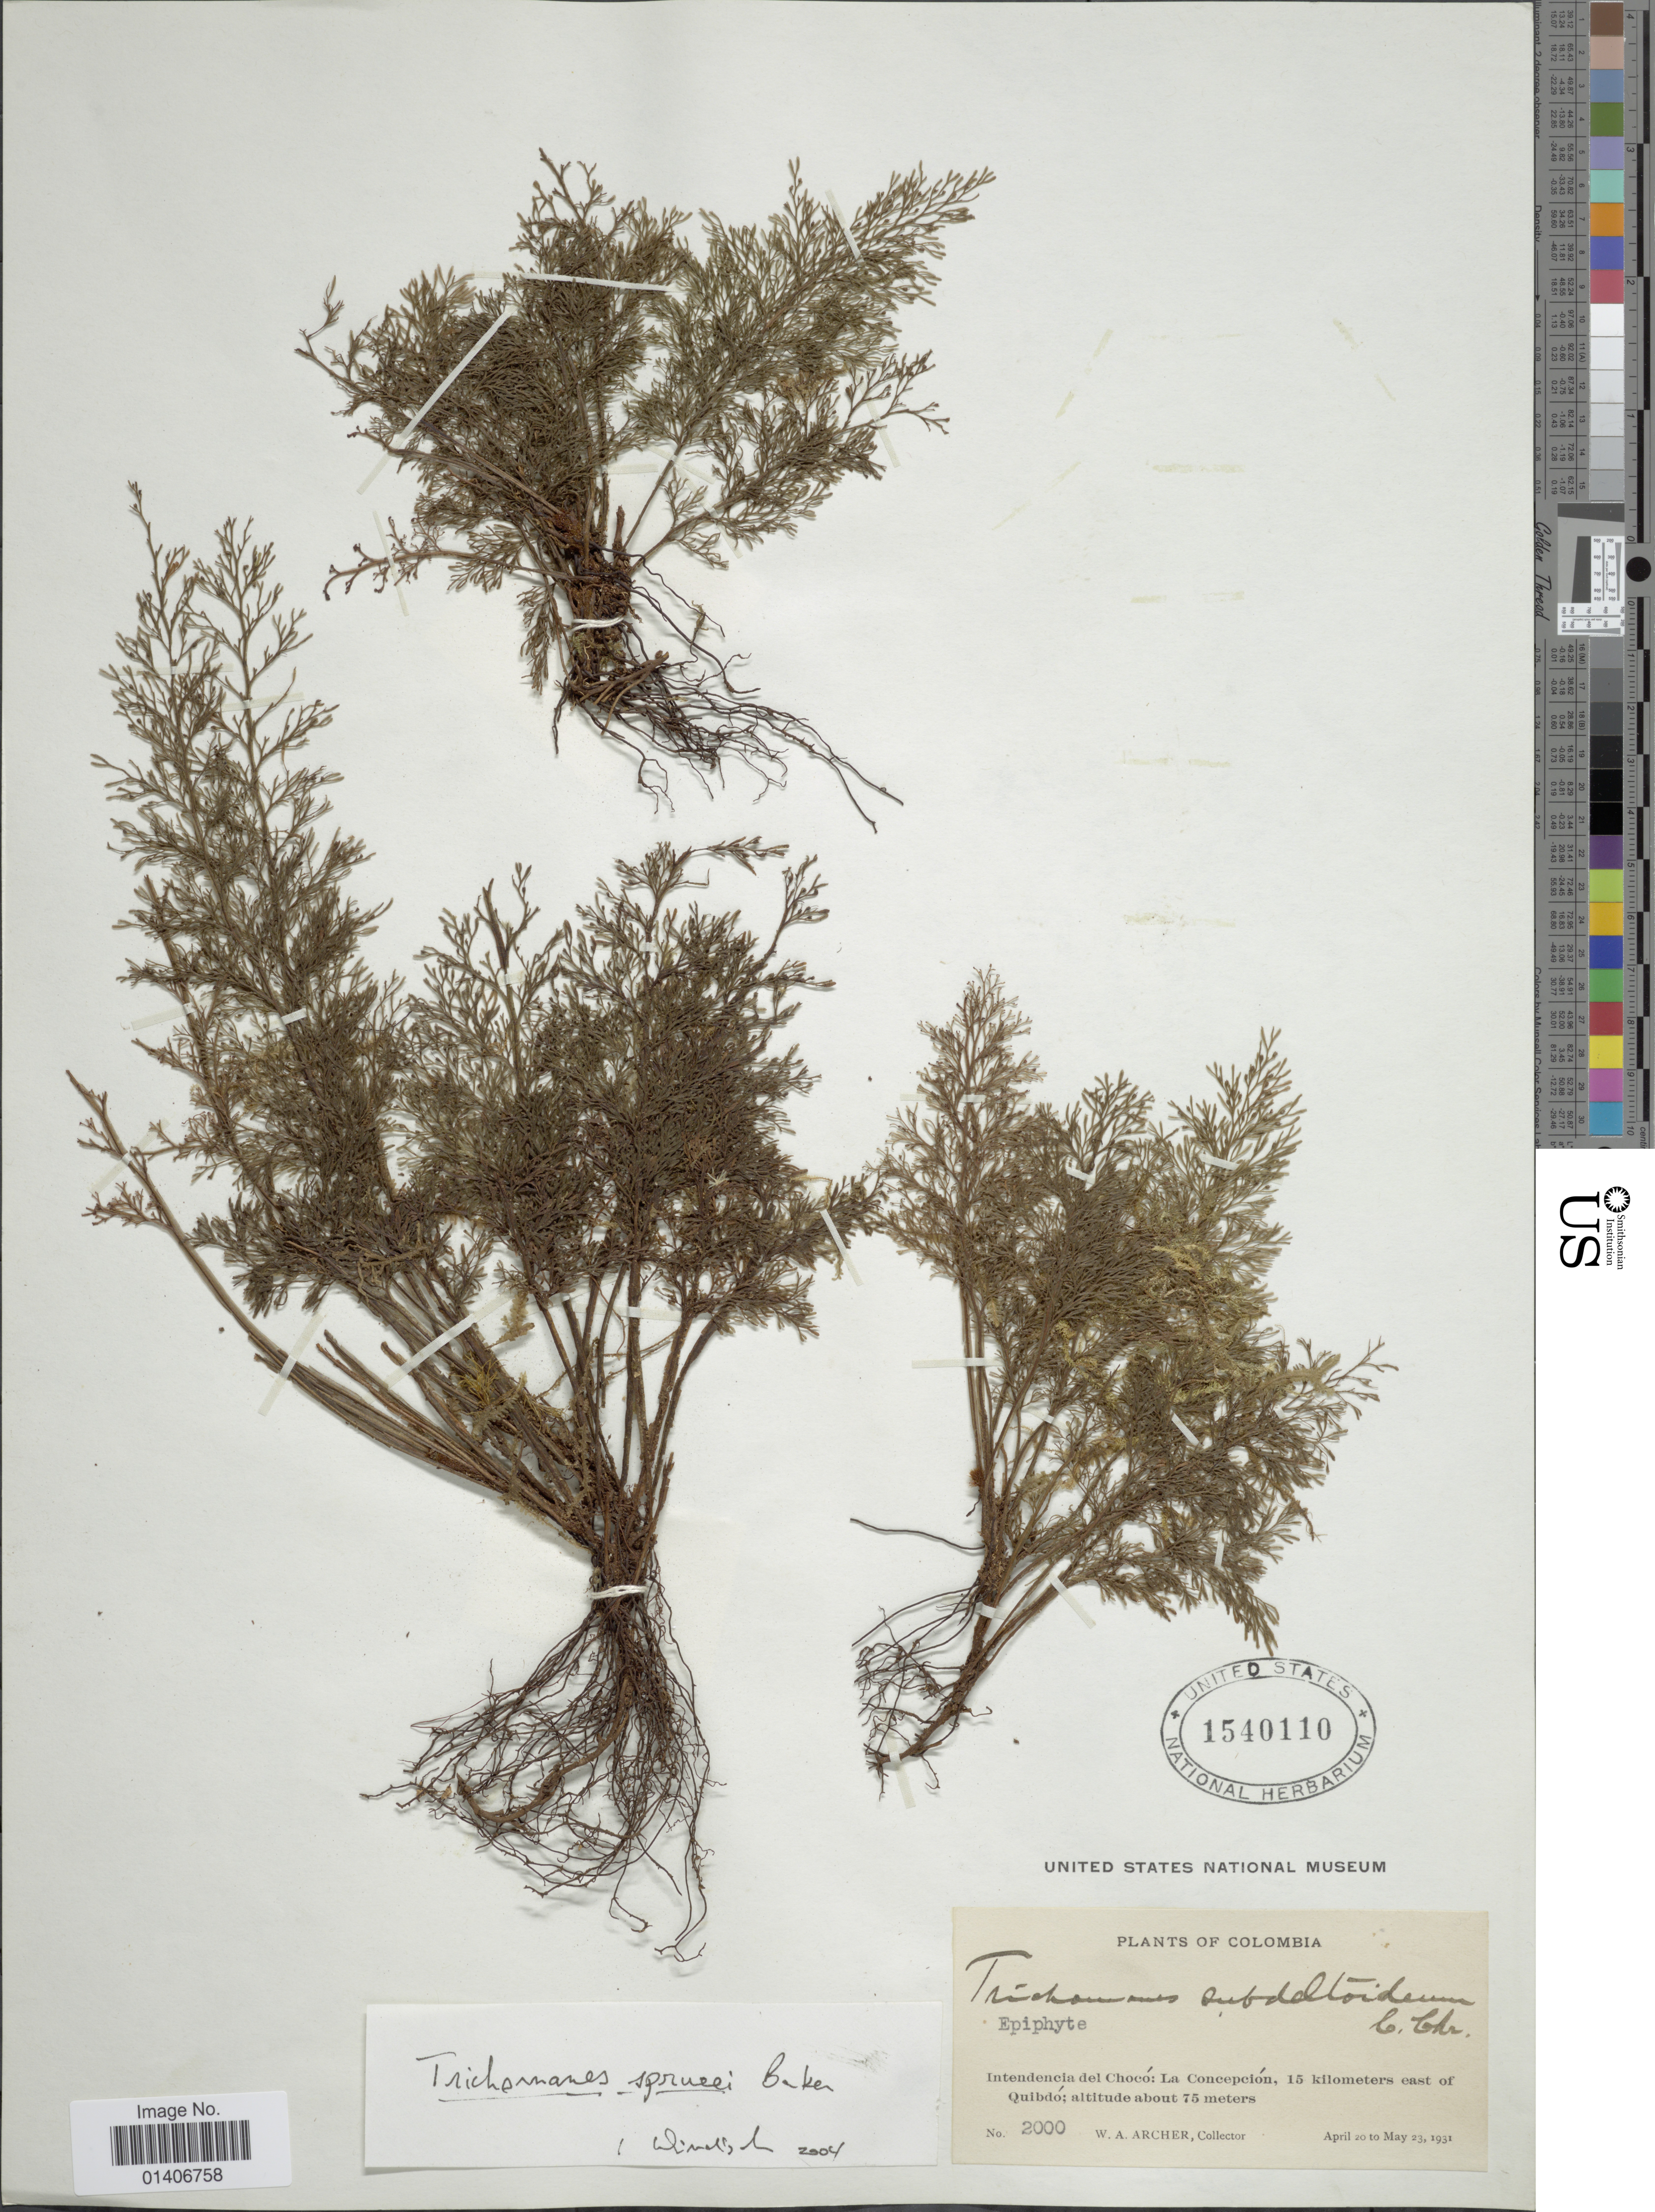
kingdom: Plantae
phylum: Tracheophyta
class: Polypodiopsida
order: Hymenophyllales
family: Hymenophyllaceae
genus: Abrodictyum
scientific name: Abrodictyum sprucei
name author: (Baker) Ebihara & Dubuisson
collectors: W. A. Archer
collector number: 2000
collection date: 1931-04-20/1931-05-23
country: Colombia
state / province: Chocó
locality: Intendencia del Chocó: La Concepción, 15 kilometers east of Quibdó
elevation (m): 75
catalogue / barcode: US 1540110